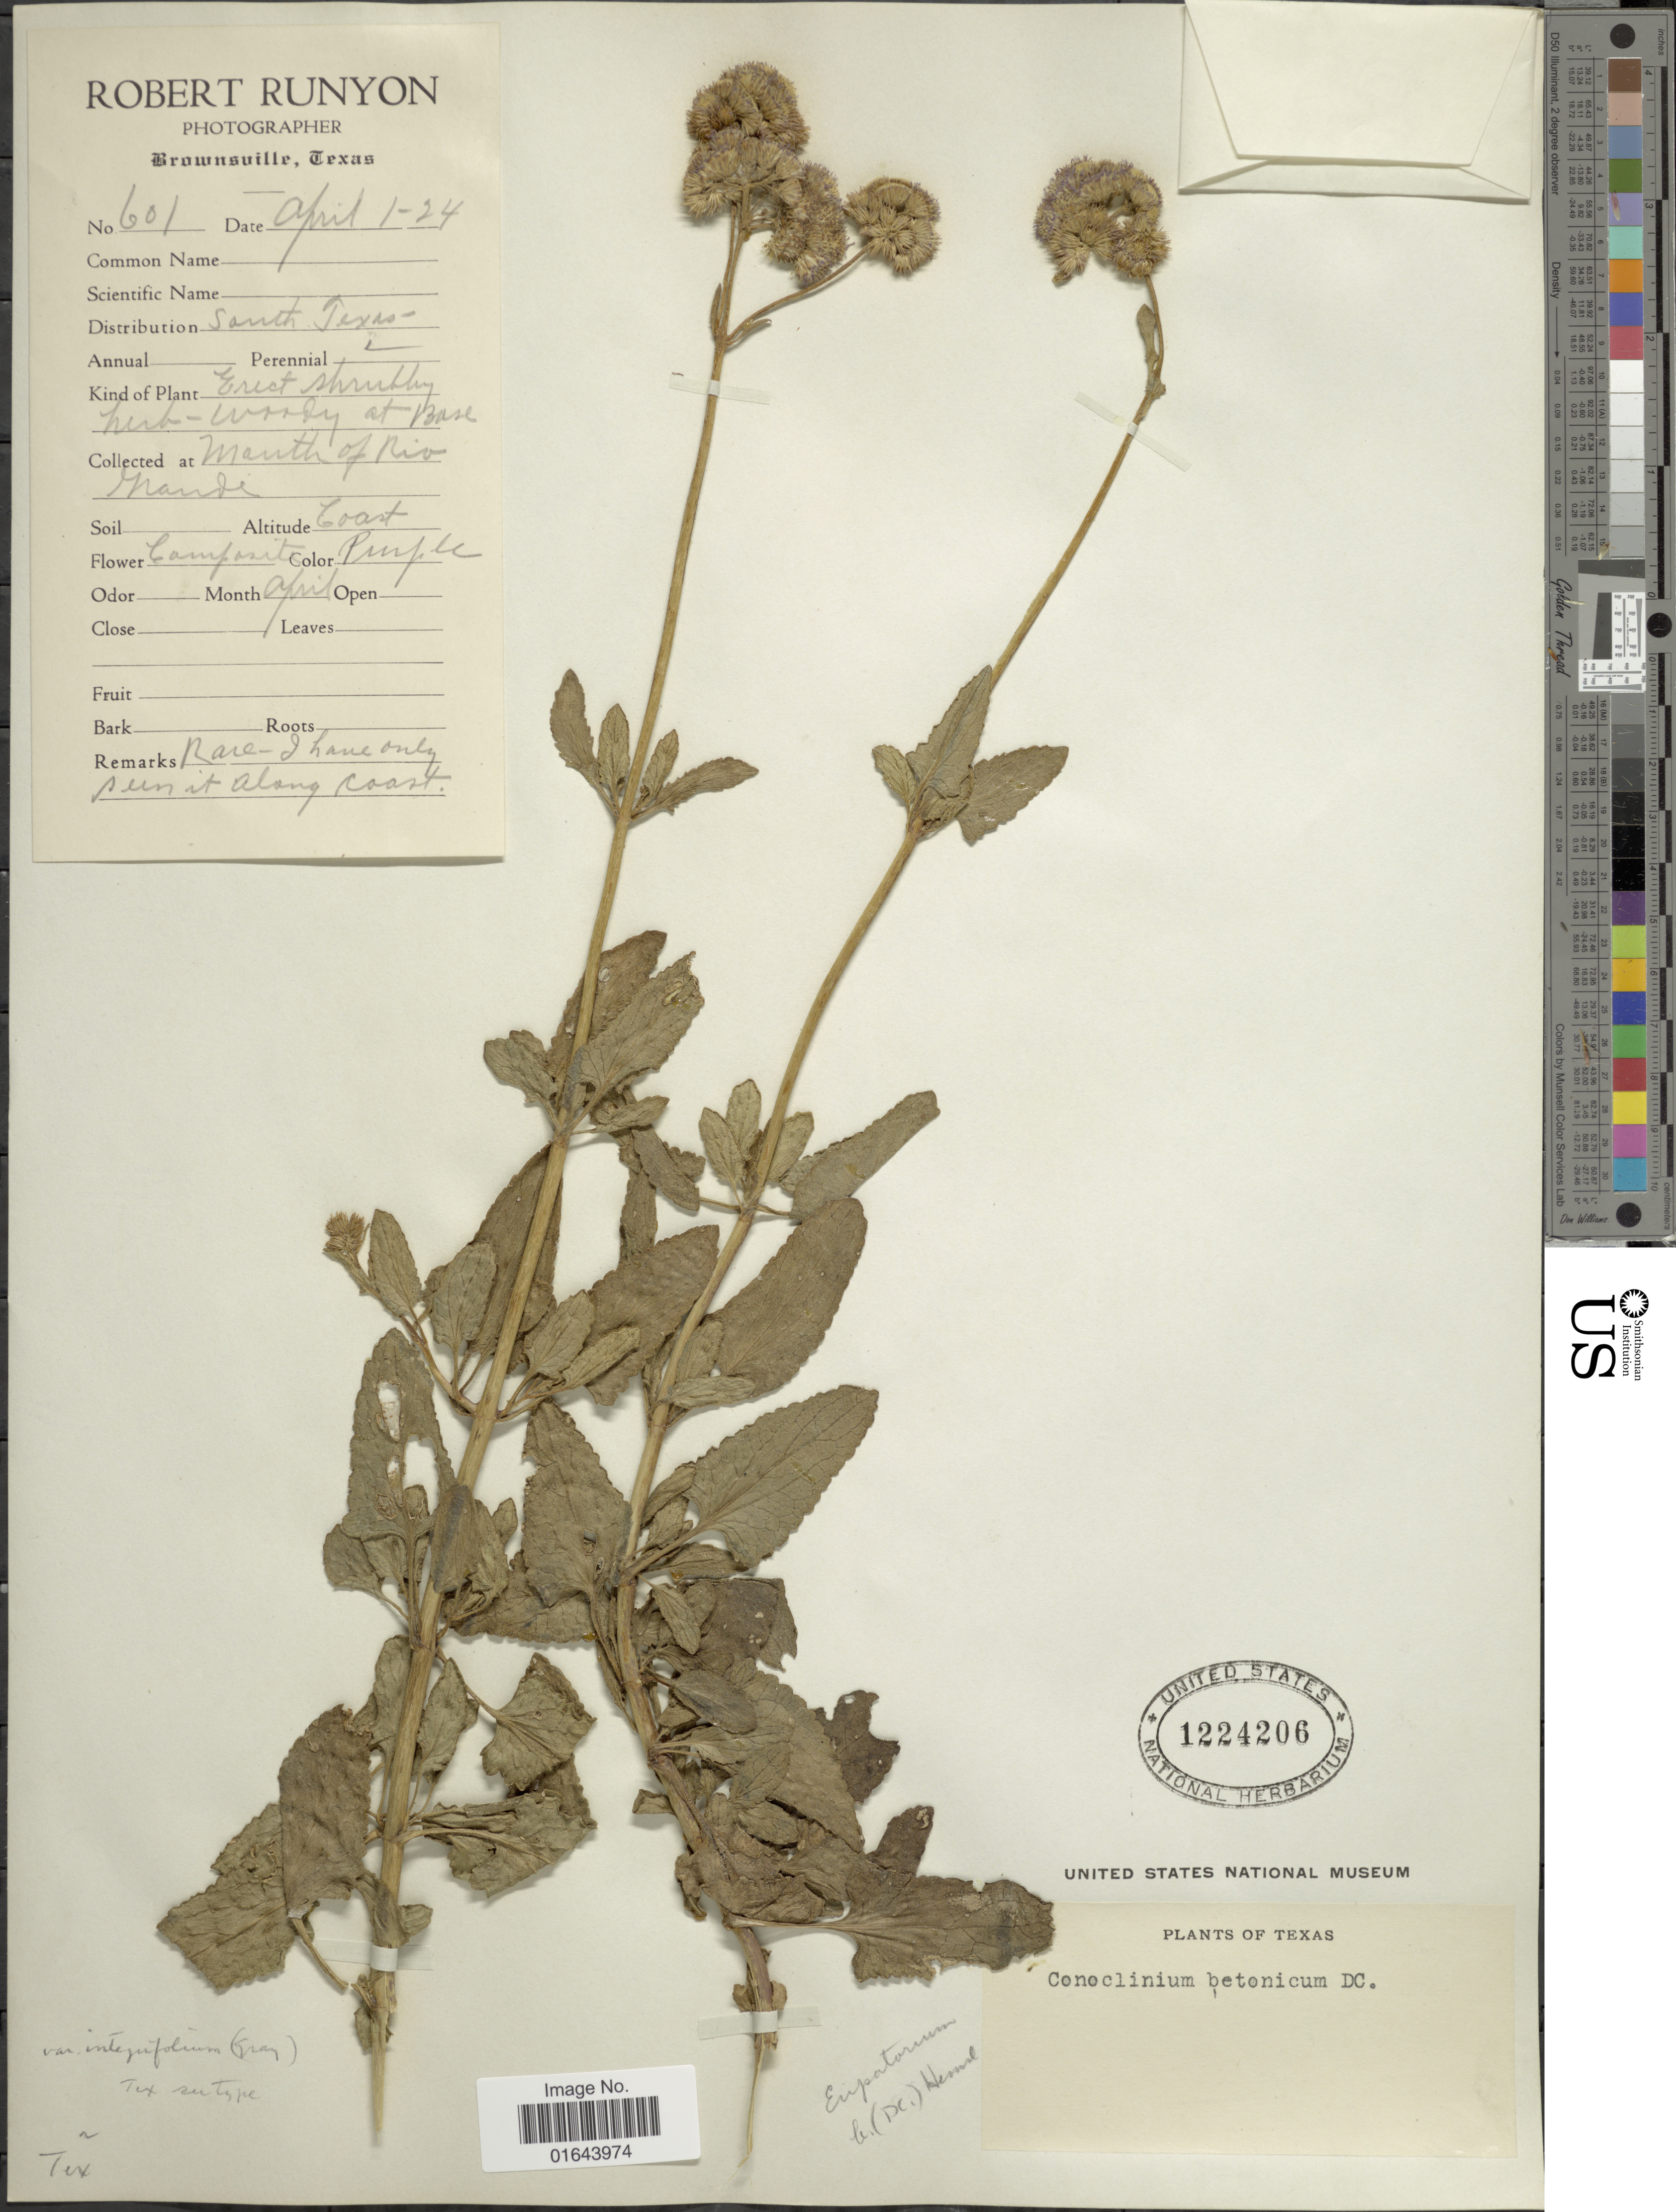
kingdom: Plantae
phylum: Tracheophyta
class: Magnoliopsida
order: Asterales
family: Asteraceae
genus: Conoclinium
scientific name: Conoclinium betonicifolium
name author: (Mill.) R.M. King & H. Rob.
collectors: R. Runyon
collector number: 601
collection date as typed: Transcribed d/m/y: 1/4/24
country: United States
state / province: Texas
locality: South Texas. Mouth of Rio Grande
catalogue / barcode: US 1224206